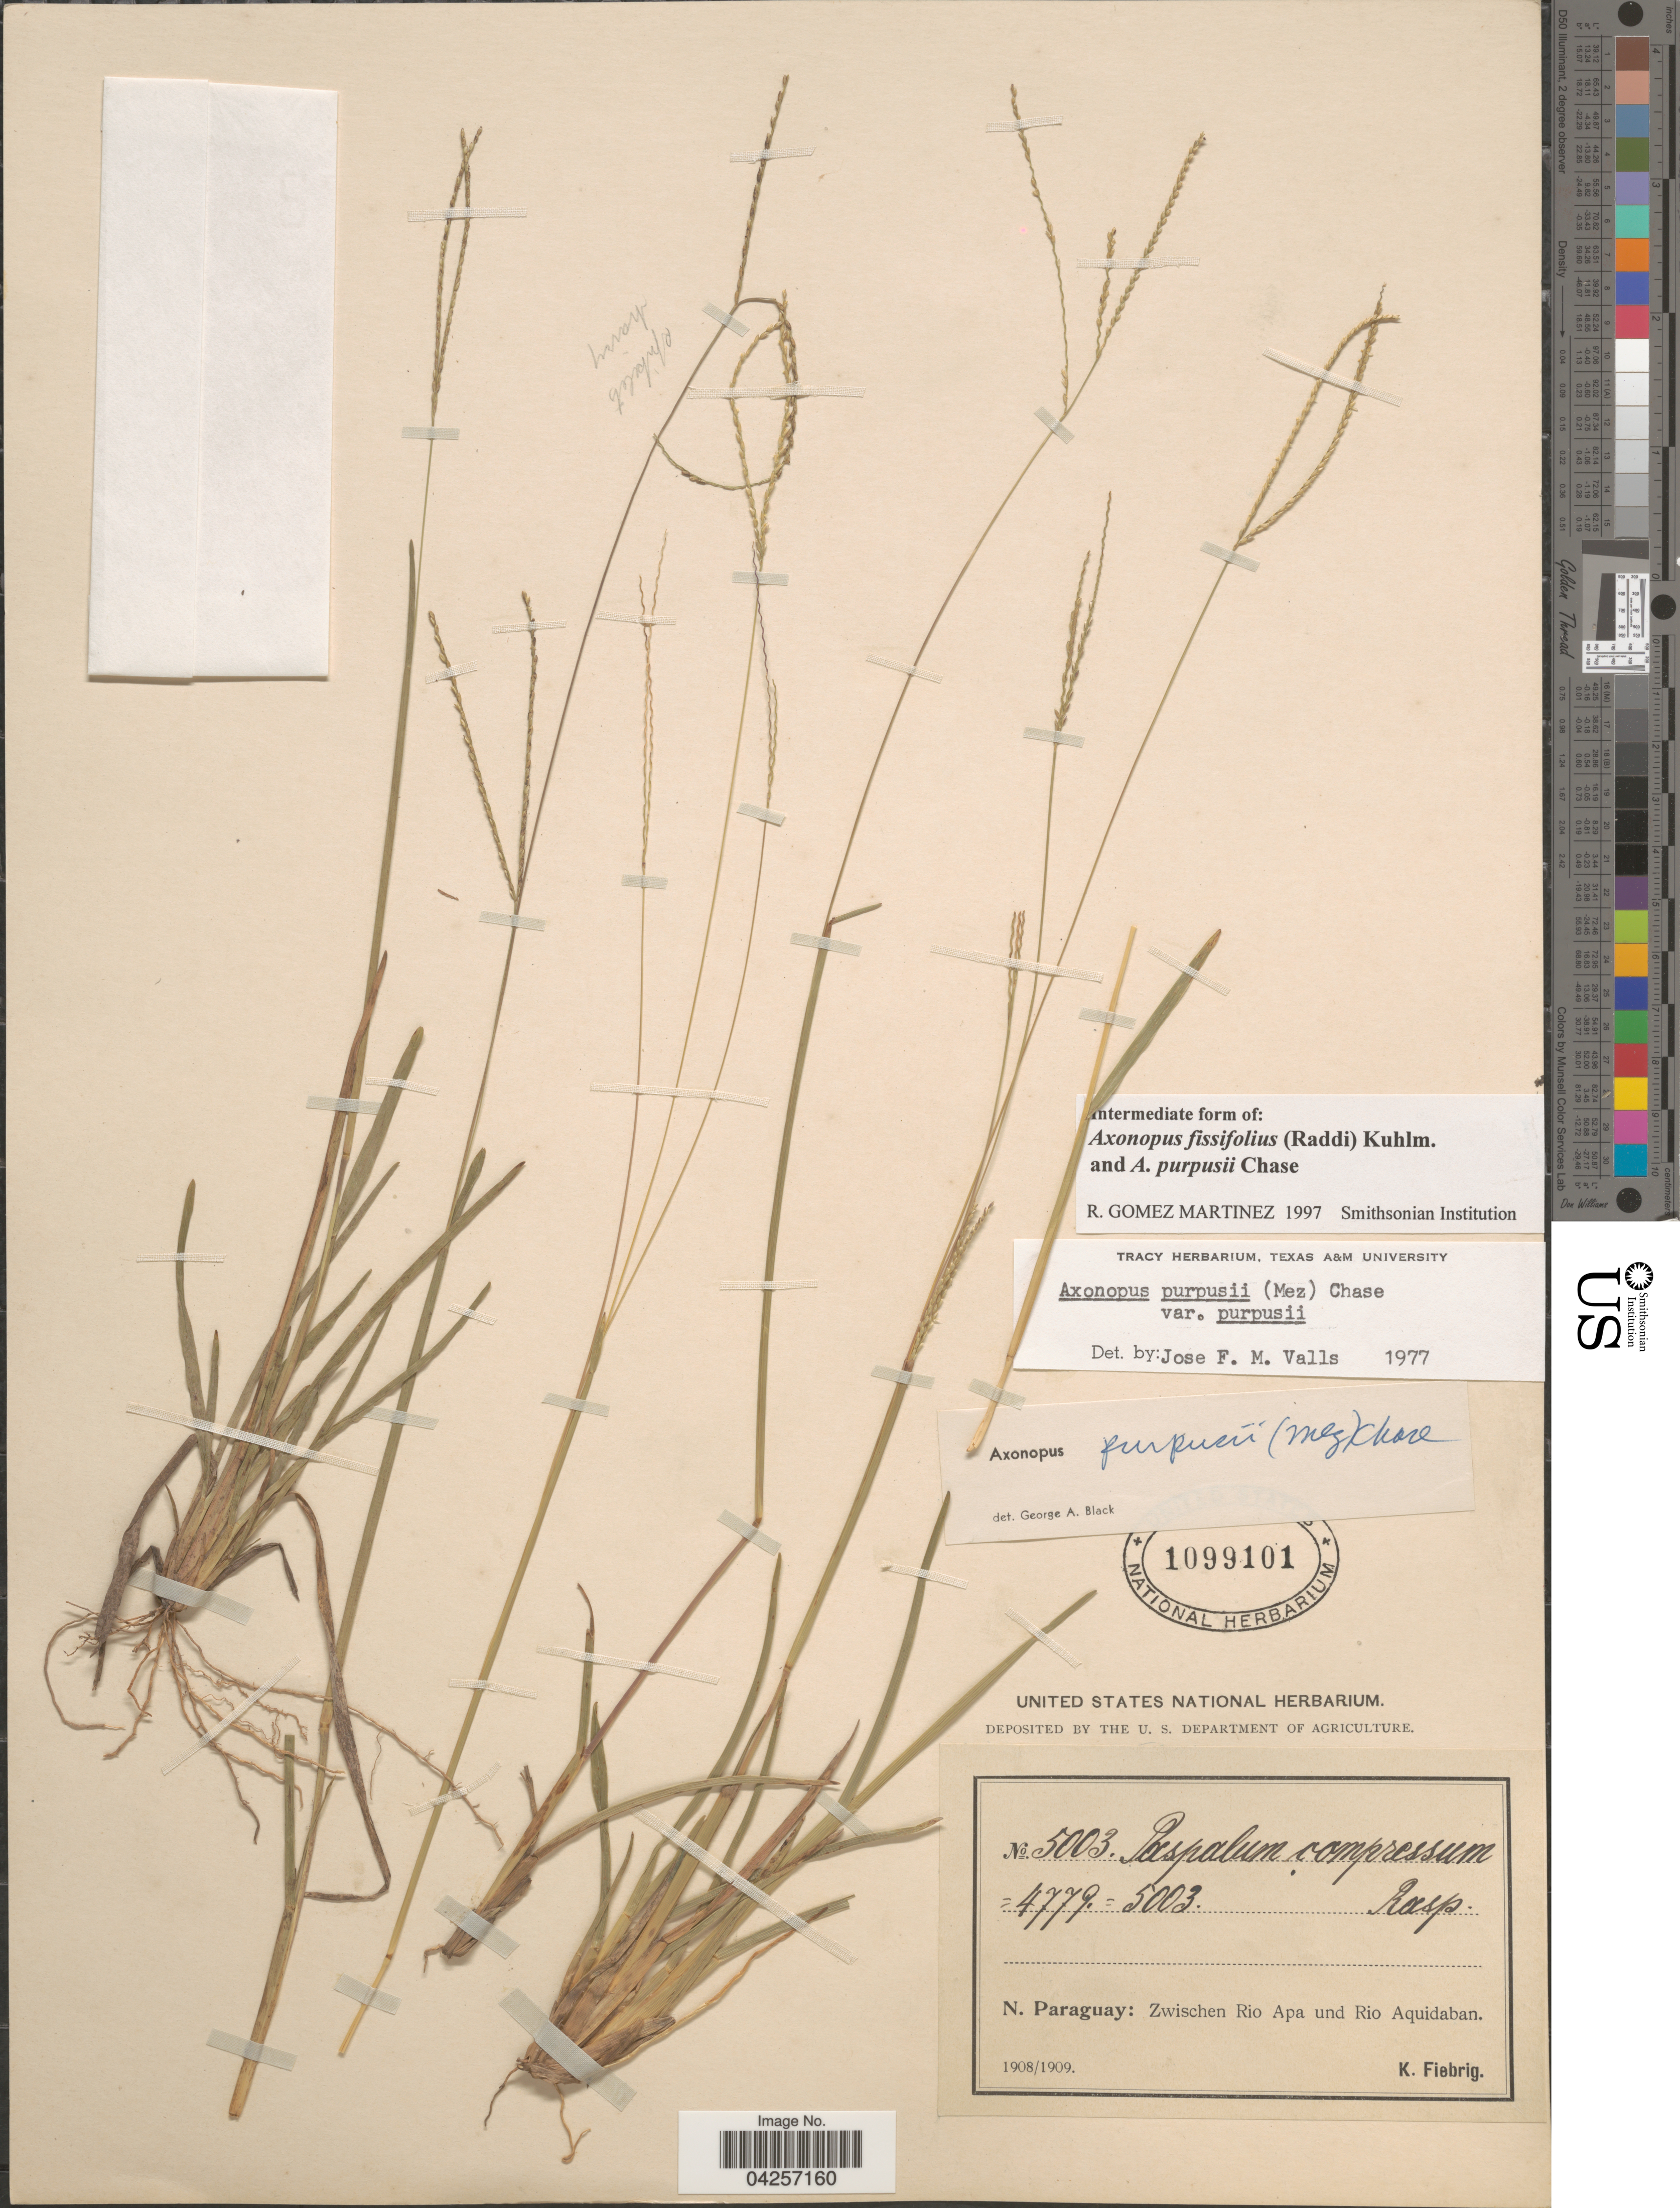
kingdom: Plantae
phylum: Tracheophyta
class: Liliopsida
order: Poales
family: Poaceae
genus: Axonopus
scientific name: Axonopus fissifolius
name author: (Raddi) Kuhlm.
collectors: K. Fiebrig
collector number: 5003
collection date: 1908/1909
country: Paraguay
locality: N. Paraguay: Zwischen Rio Apa und Rio Aquidaban.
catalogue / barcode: US 1099101